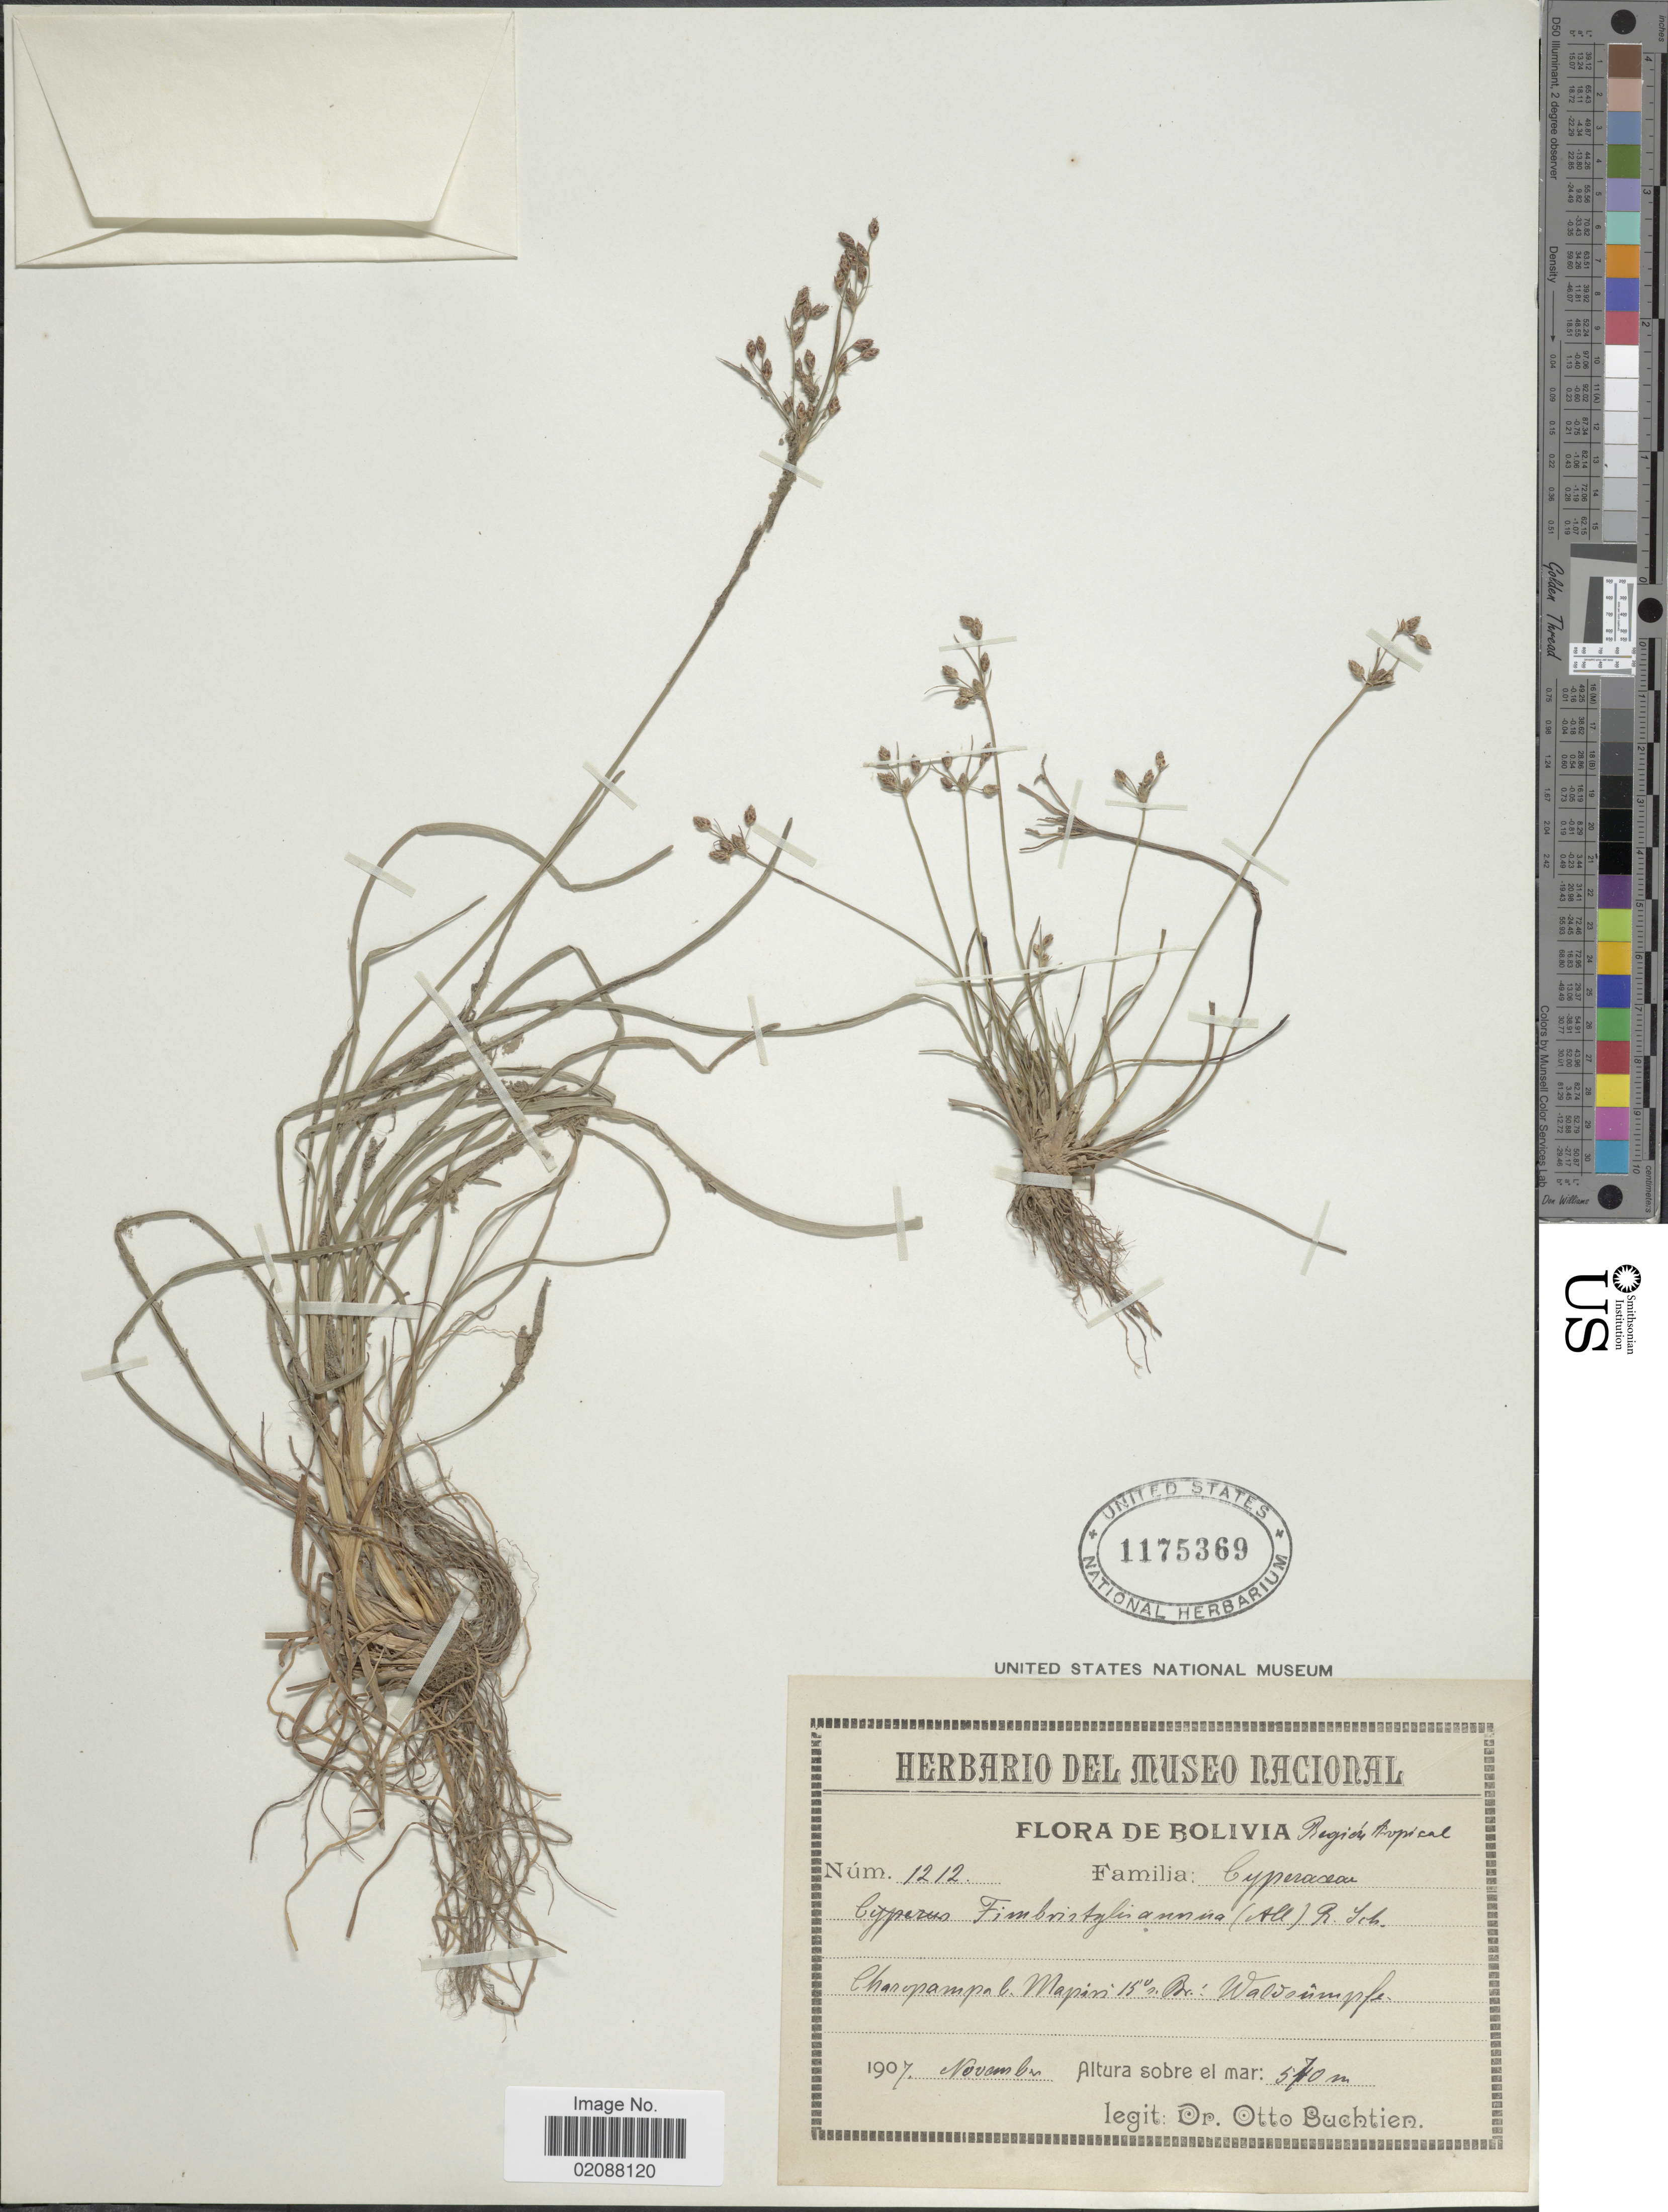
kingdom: Plantae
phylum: Tracheophyta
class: Liliopsida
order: Poales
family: Cyperaceae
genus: Fimbristylis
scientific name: Fimbristylis annua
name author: (All.) Roem. & Schult.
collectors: O. Buchtien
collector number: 1212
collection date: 1907-11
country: Bolivia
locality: Region tropical, Charopampa b. Mapiri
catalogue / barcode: US 1175369